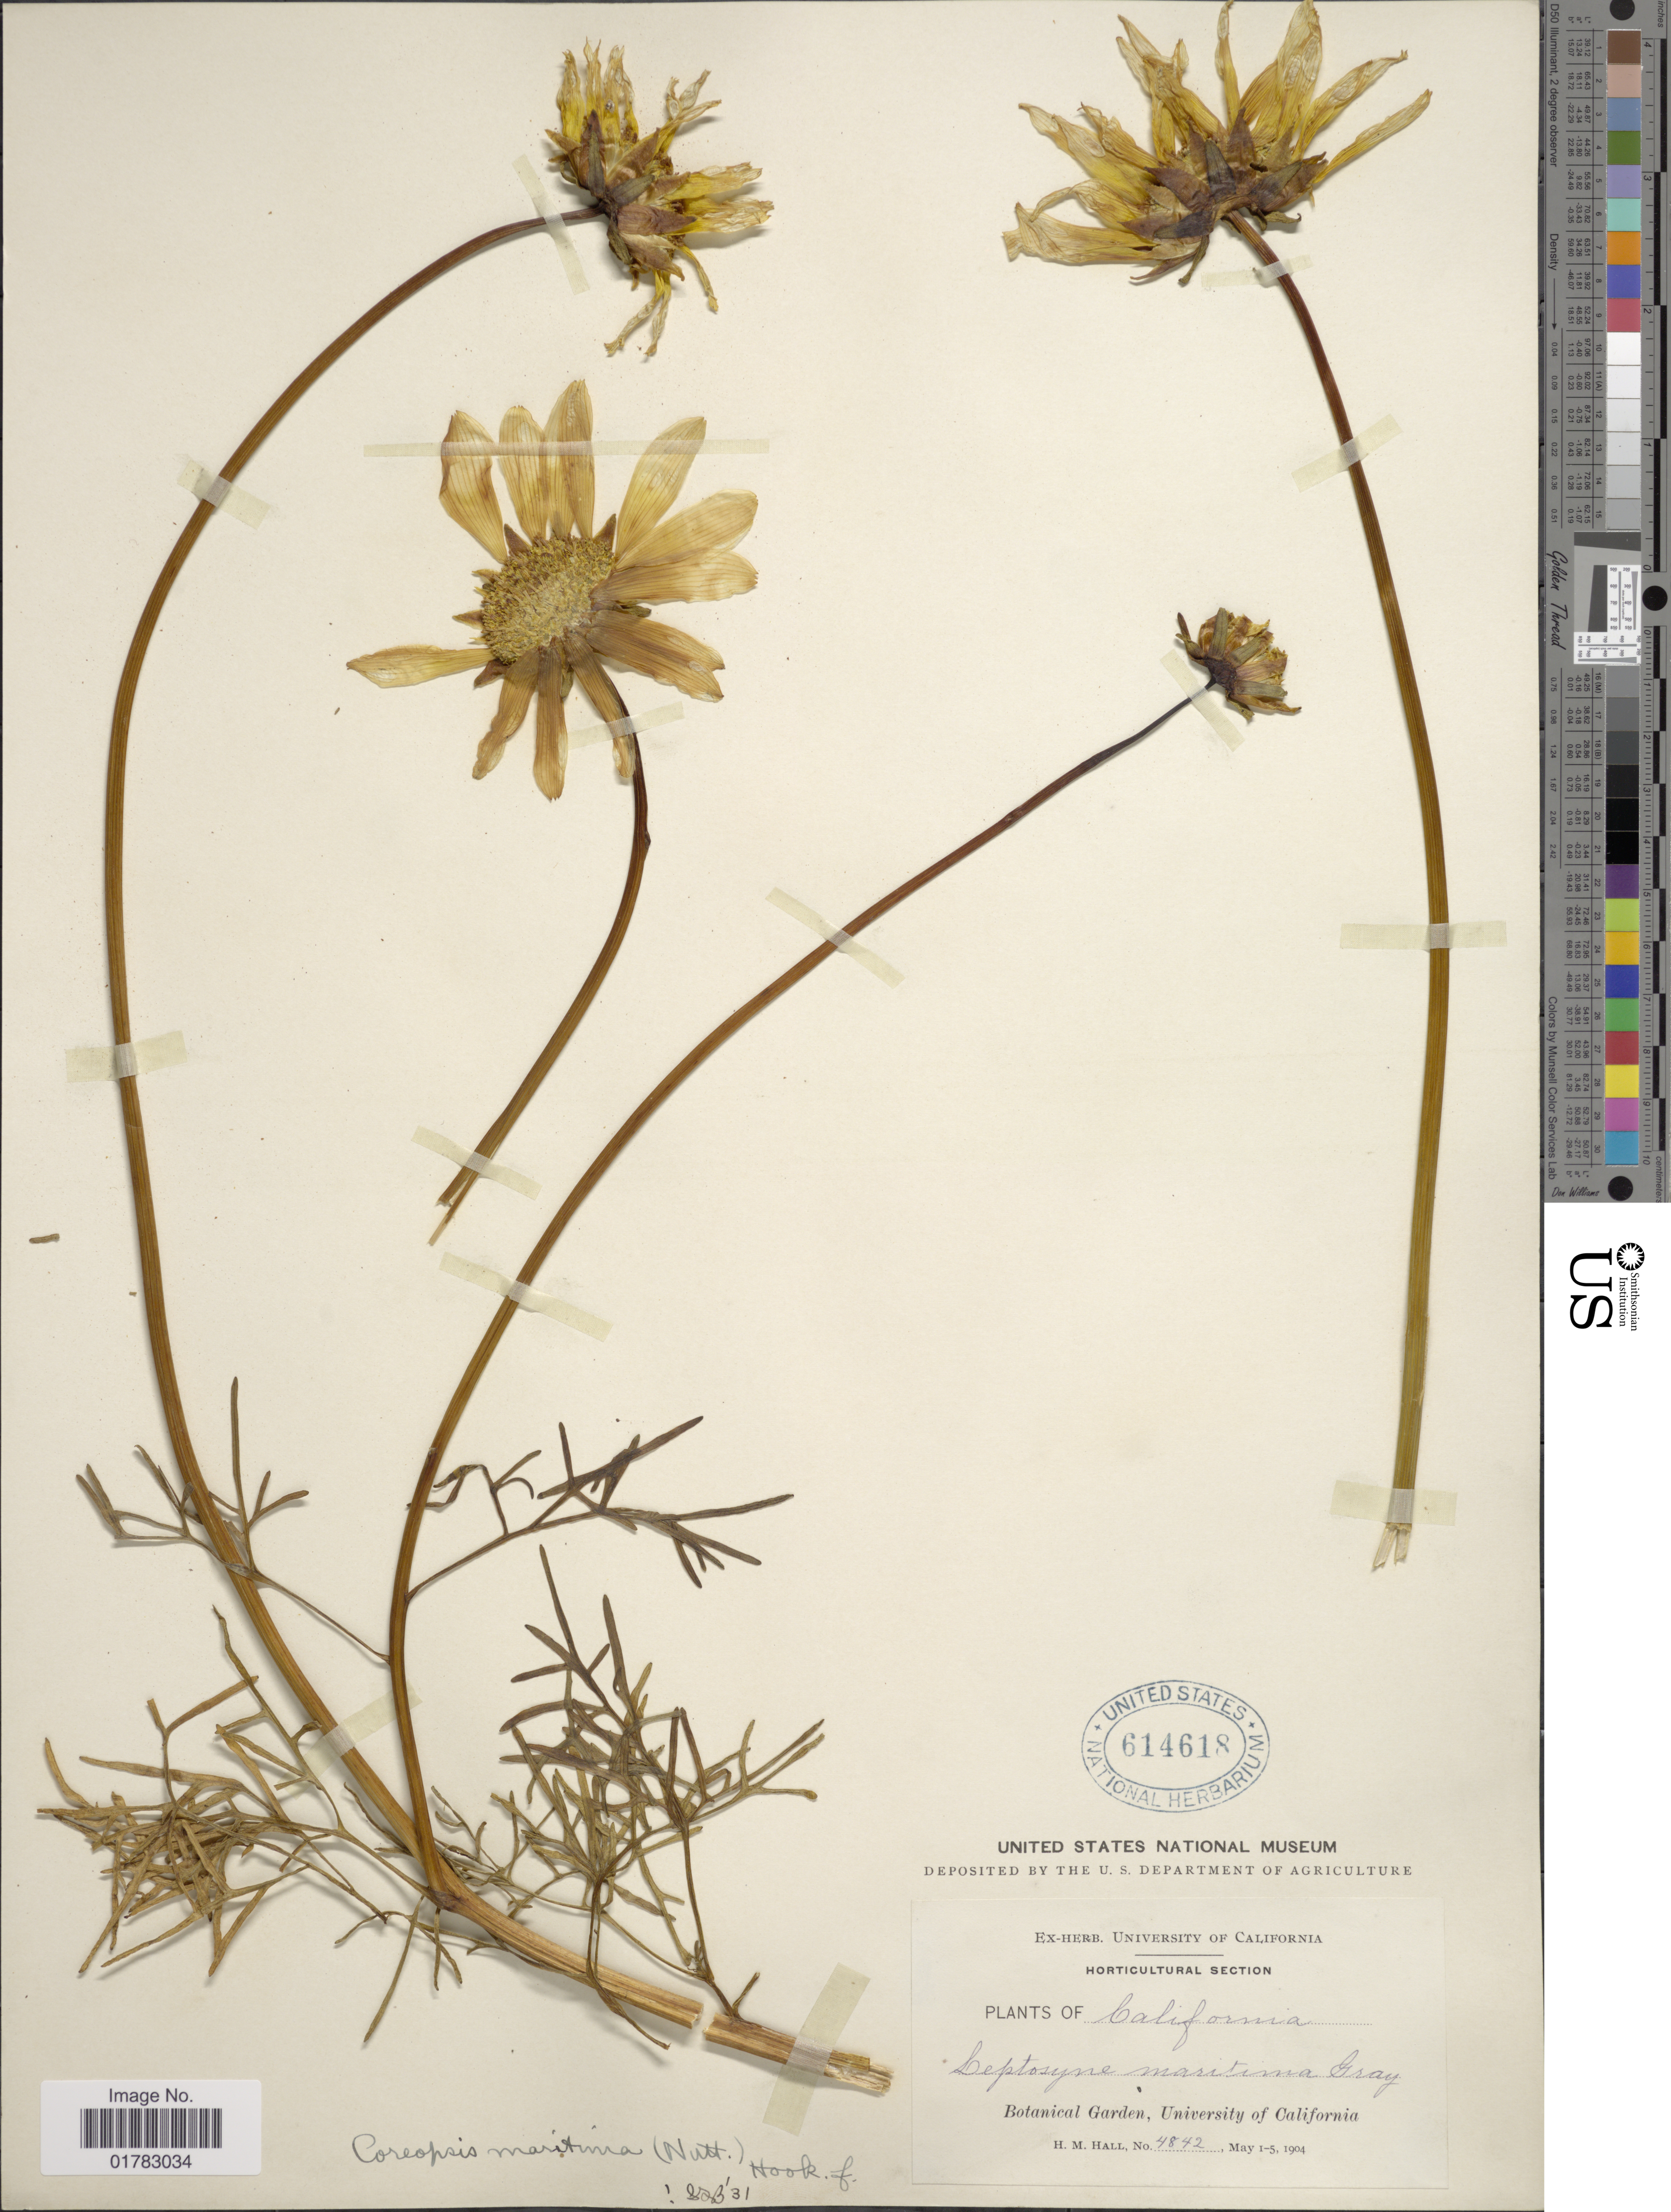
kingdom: Plantae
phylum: Tracheophyta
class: Magnoliopsida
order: Asterales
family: Asteraceae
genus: Coreopsis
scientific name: Coreopsis maritima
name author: (Nutt.) Hook. f.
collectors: H. M. Hall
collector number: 4842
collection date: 1904-05-01/1904-05-05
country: United States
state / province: California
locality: Botanical Garden, University of California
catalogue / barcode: US 614618